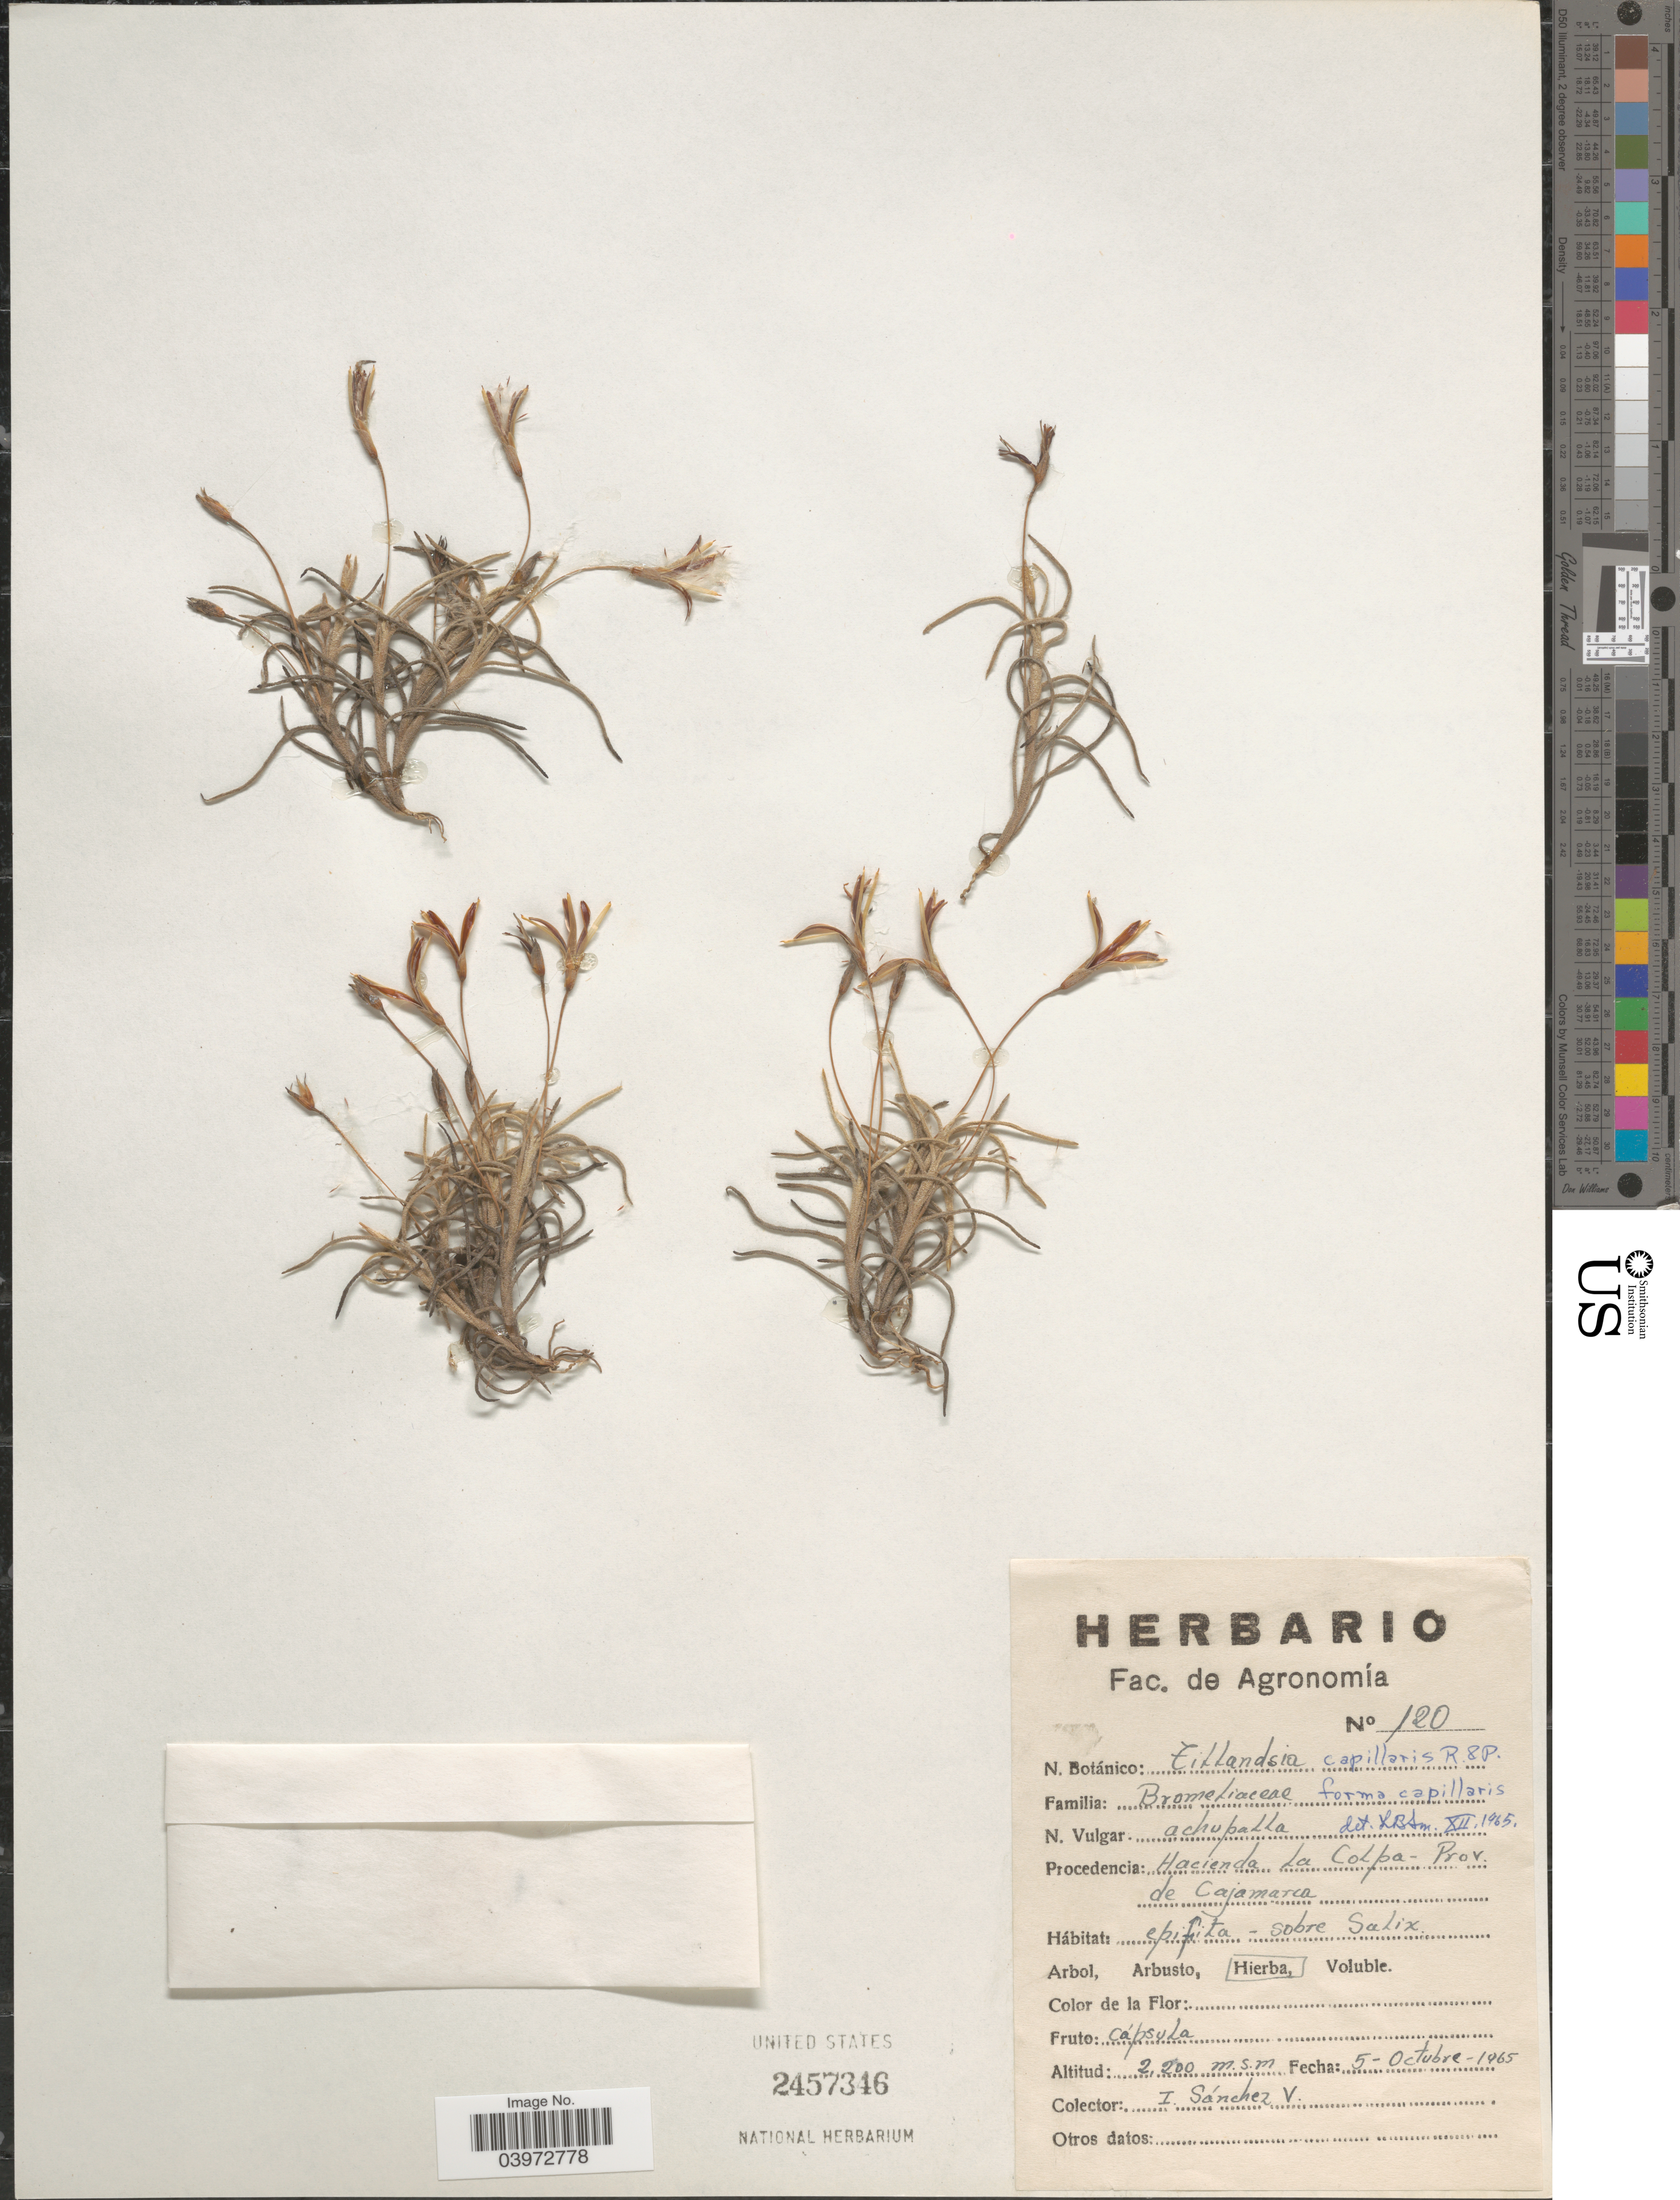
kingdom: Plantae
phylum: Tracheophyta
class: Liliopsida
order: Poales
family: Bromeliaceae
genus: Tillandsia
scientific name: Tillandsia capillaris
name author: Ruiz & Pav.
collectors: I. Sánchez Vega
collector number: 120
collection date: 1965-10-05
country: Peru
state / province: Cajamarca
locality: Hacienda La Colpa.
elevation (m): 2200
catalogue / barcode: US 2457346